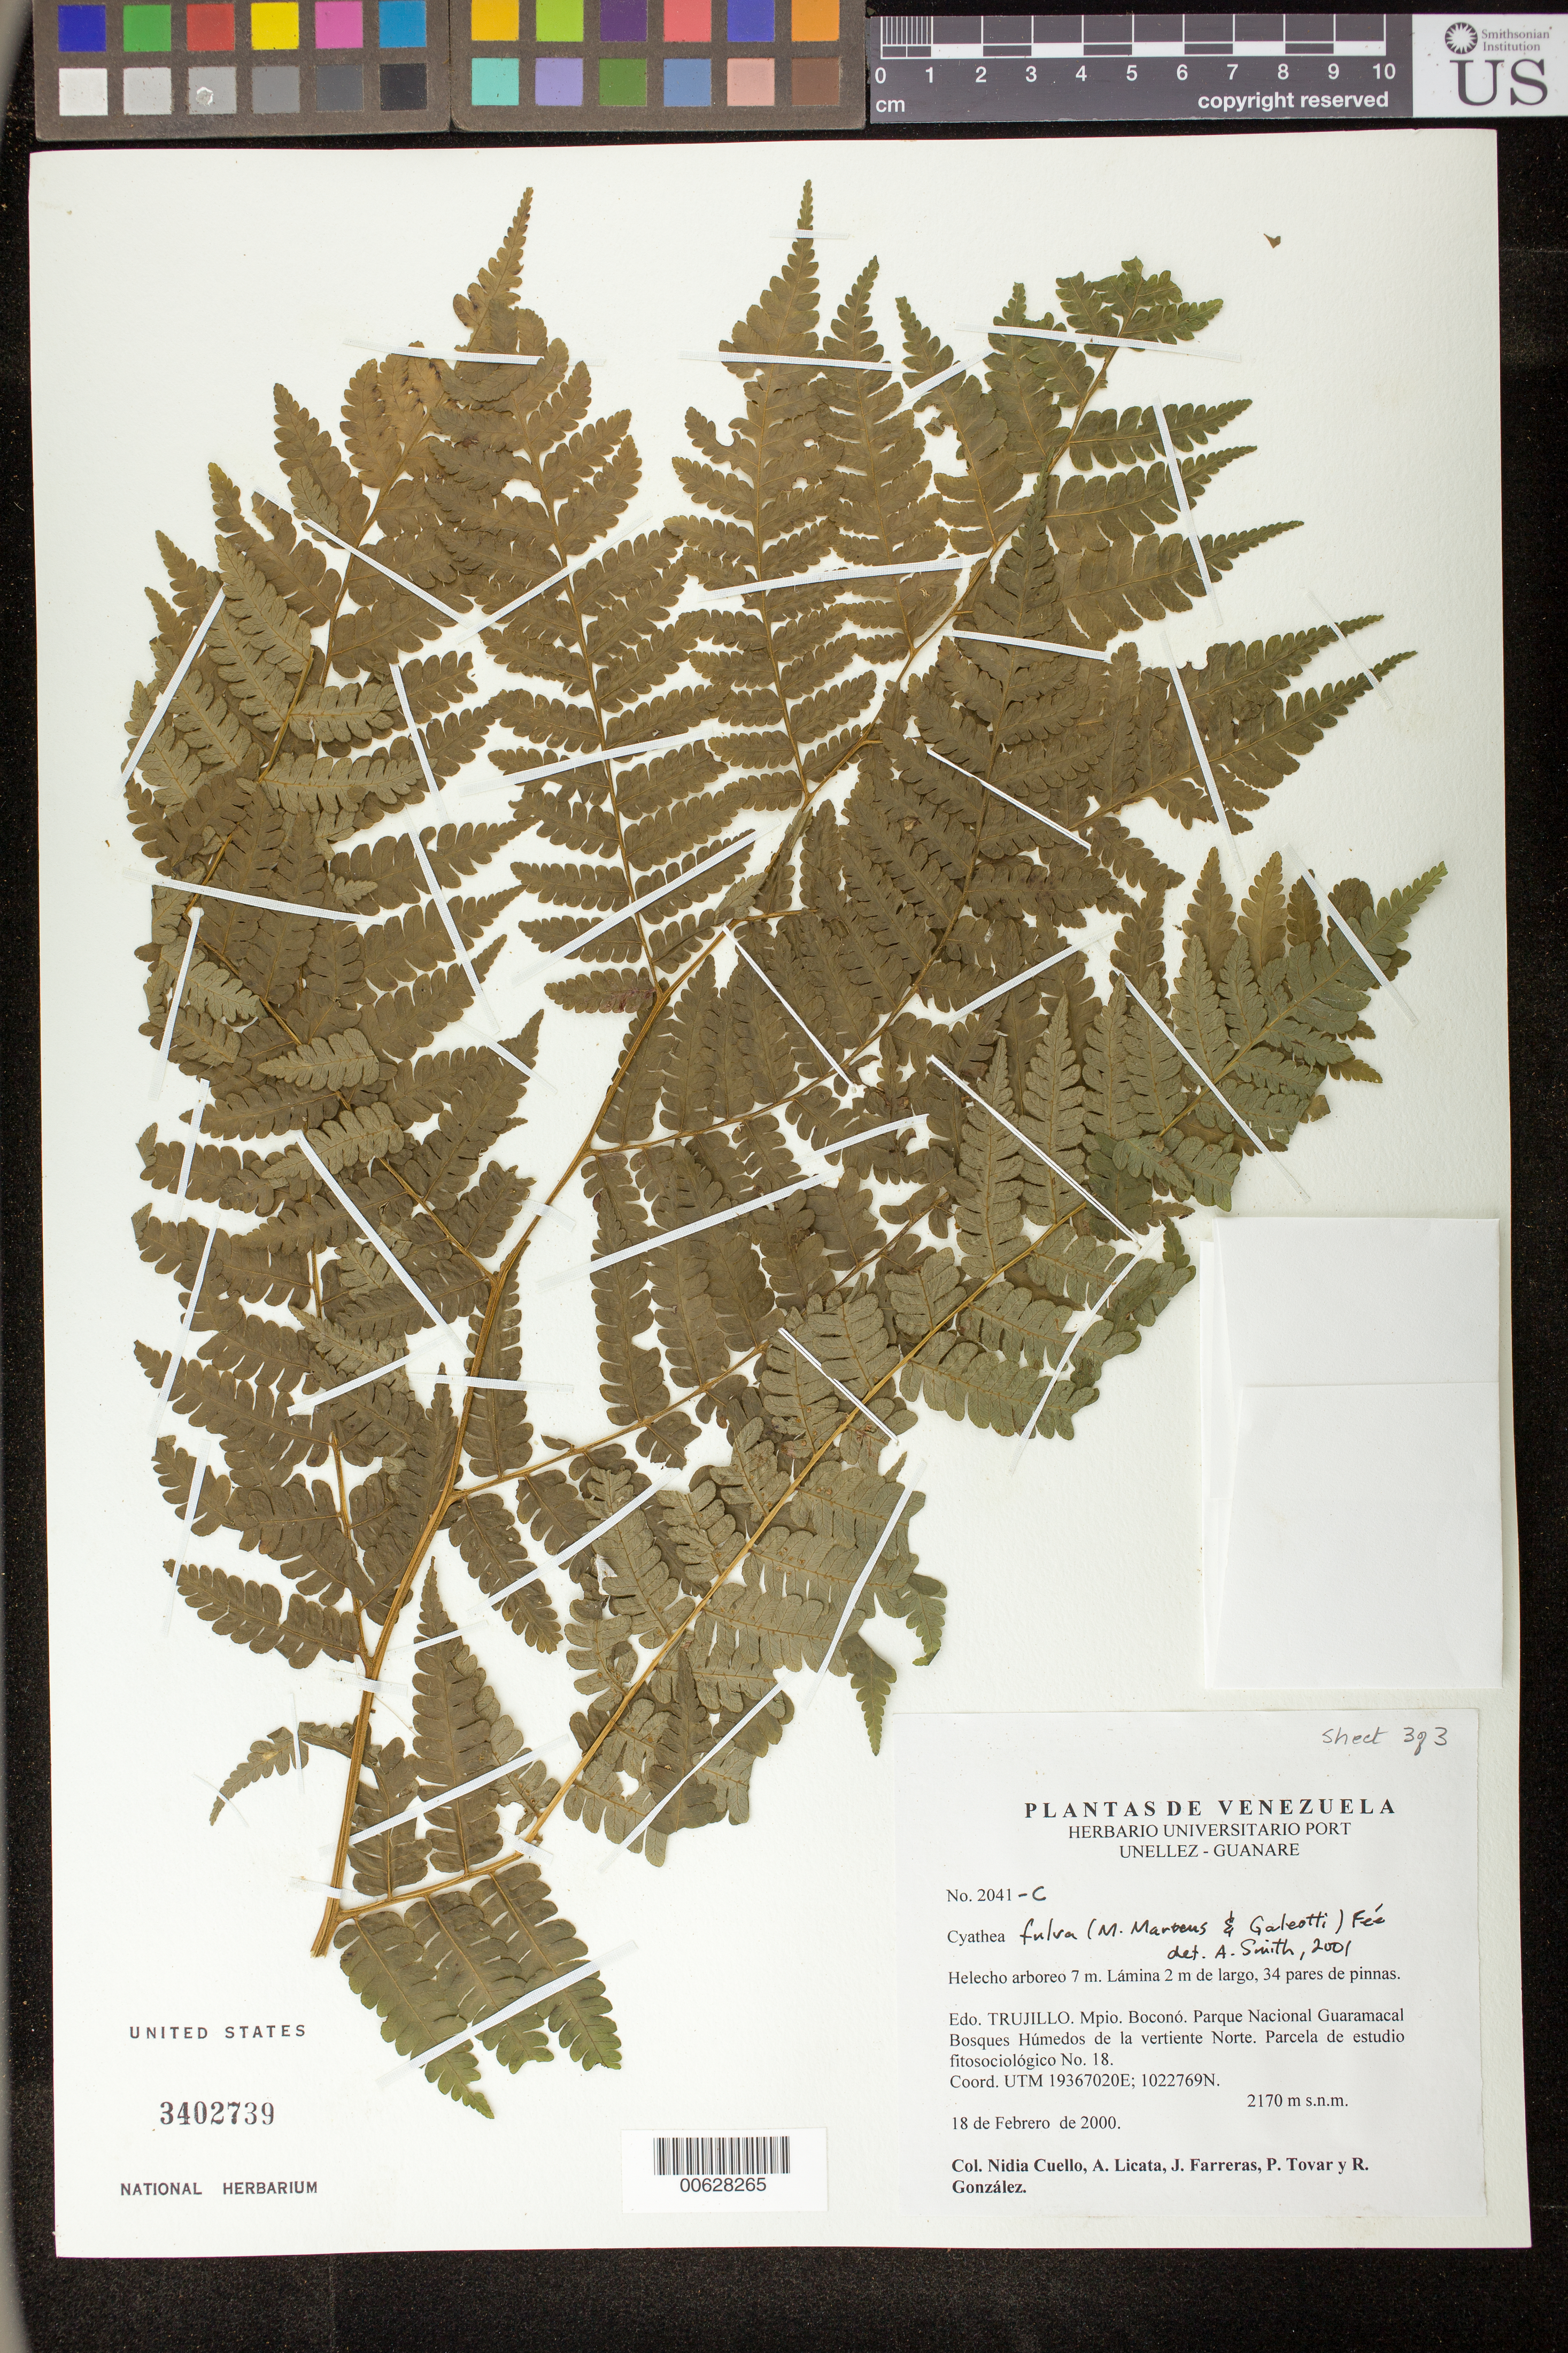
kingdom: Plantae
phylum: Tracheophyta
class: Polypodiopsida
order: Cyatheales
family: Cyatheaceae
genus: Cyathea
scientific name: Cyathea fulva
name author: (M. Martens & Galeotti) Fée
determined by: Smith, Alan R., (UC)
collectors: N. L. Cuello, A. Licata, J. Farreras, P. Tovar & R. González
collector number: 2041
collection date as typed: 18 Feb 2000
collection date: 2000-02-18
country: Venezuela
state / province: Trujillo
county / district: Boconó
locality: Parque Nacional Guaramacal, vertiente N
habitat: Bosques húmedos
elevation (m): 2170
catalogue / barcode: US 3402739